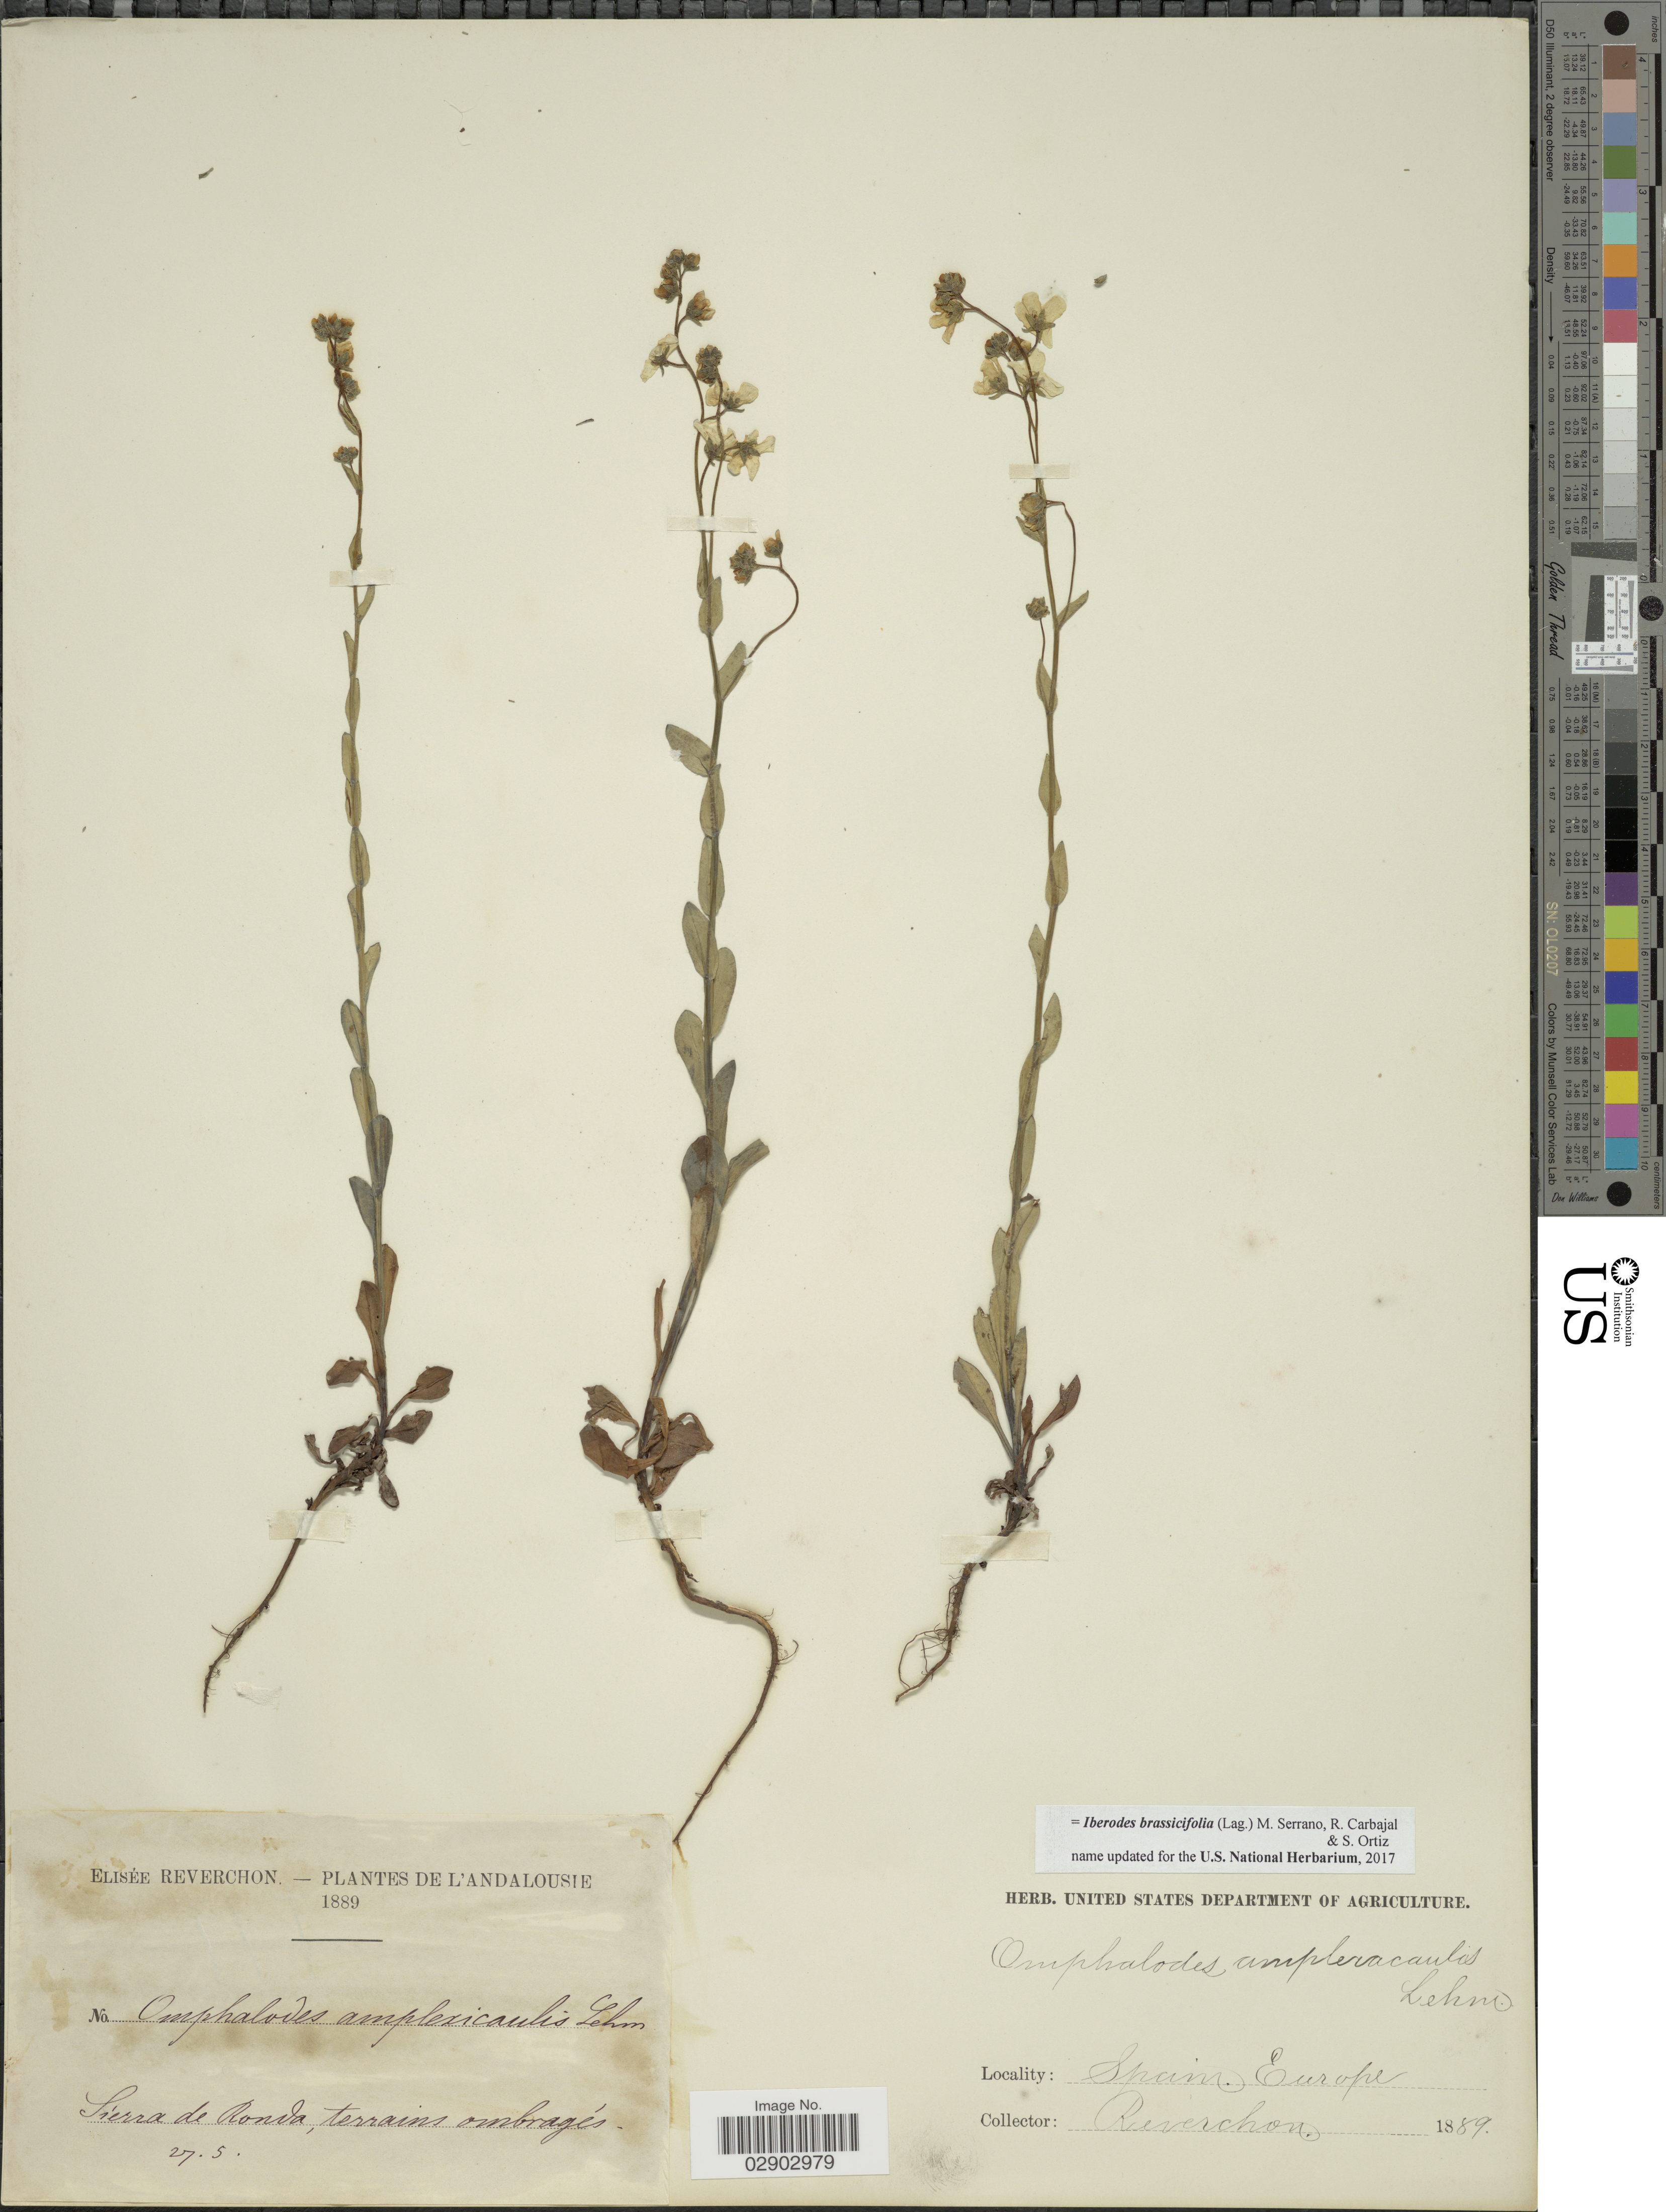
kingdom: Plantae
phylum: Tracheophyta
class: Magnoliopsida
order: Boraginales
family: Boraginaceae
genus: Iberodes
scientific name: Iberodes brassicifolia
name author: (Lag.) M. Serrano et al.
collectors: E. Reverchon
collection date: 1889-05-27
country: Spain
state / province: Andalucía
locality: Andalousie. Sierra de Ronda, terrains ombragés.